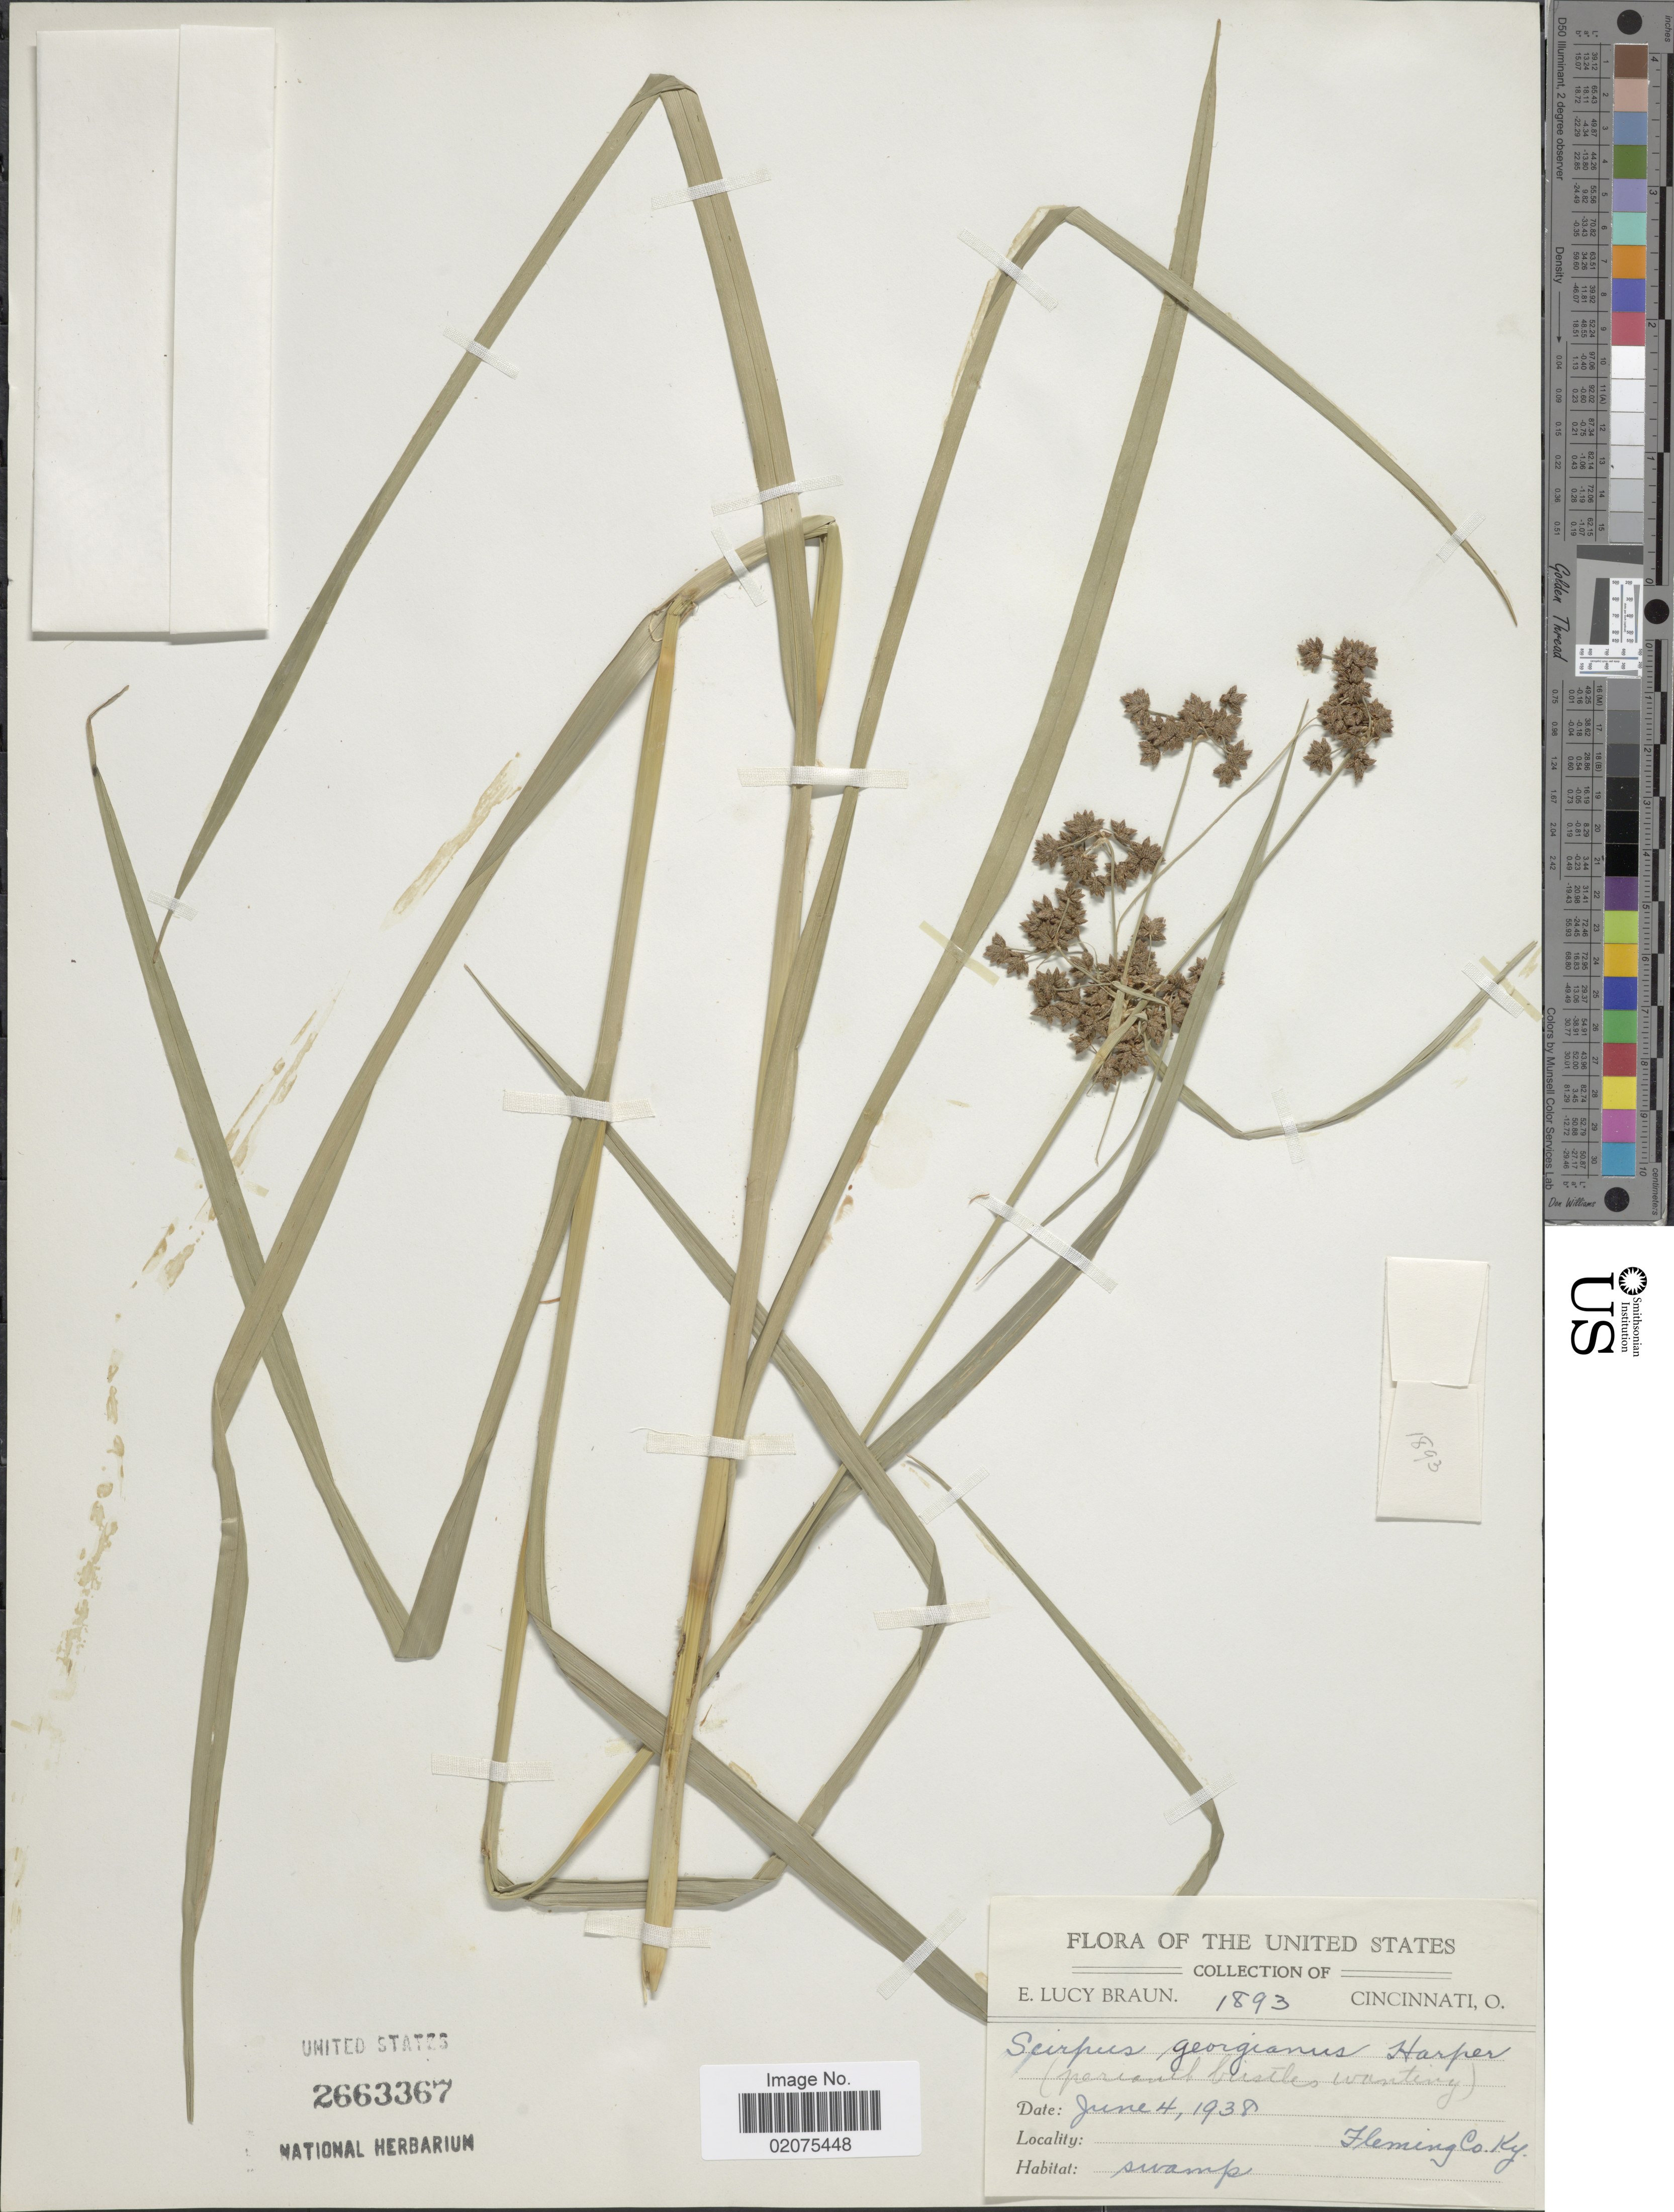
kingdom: Plantae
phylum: Tracheophyta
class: Liliopsida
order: Poales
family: Cyperaceae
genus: Scirpus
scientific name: Scirpus georgianus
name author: R.M. Harper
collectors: E. L. Braun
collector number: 1893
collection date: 1938-06-04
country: United States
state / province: Kentucky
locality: Fleming Co., Ky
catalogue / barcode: US 2663367